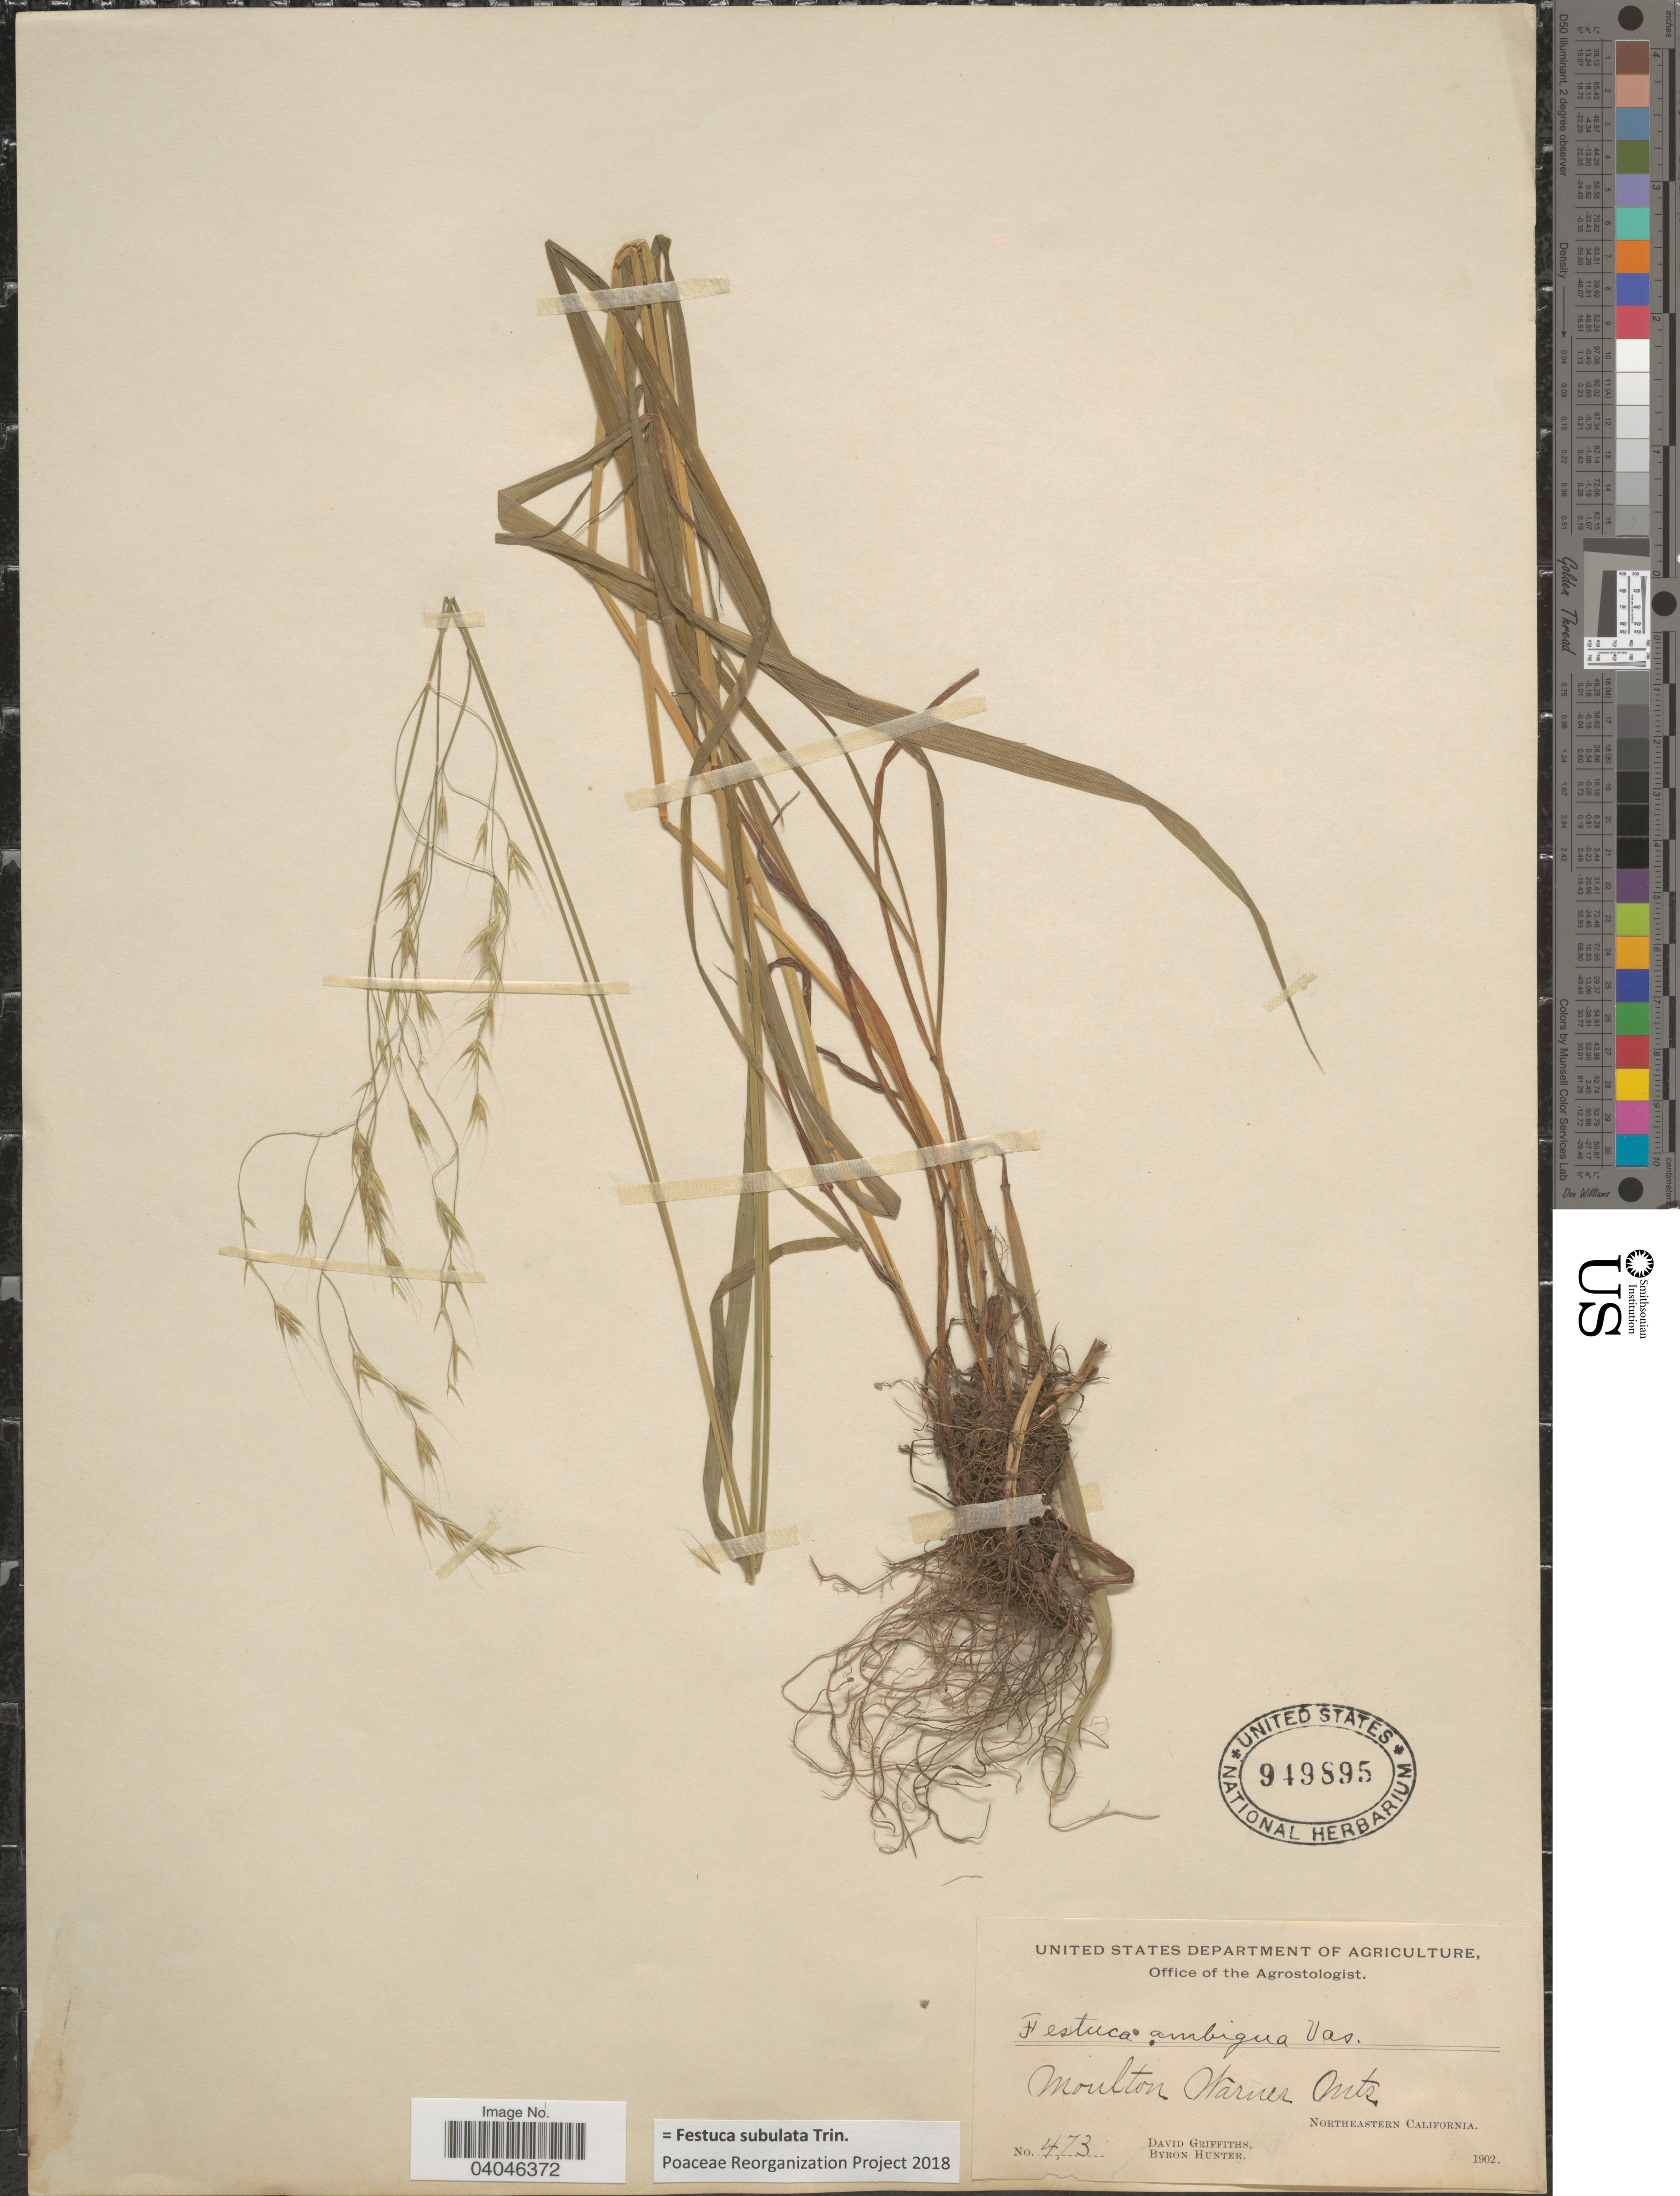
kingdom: Plantae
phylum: Tracheophyta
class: Liliopsida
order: Poales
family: Poaceae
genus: Festuca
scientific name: Festuca subulata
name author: Trin.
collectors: D. Griffiths & B. Hunter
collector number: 473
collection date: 1902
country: United States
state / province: California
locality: Moulton Warner Mts. Northeastern California.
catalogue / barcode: US 949895